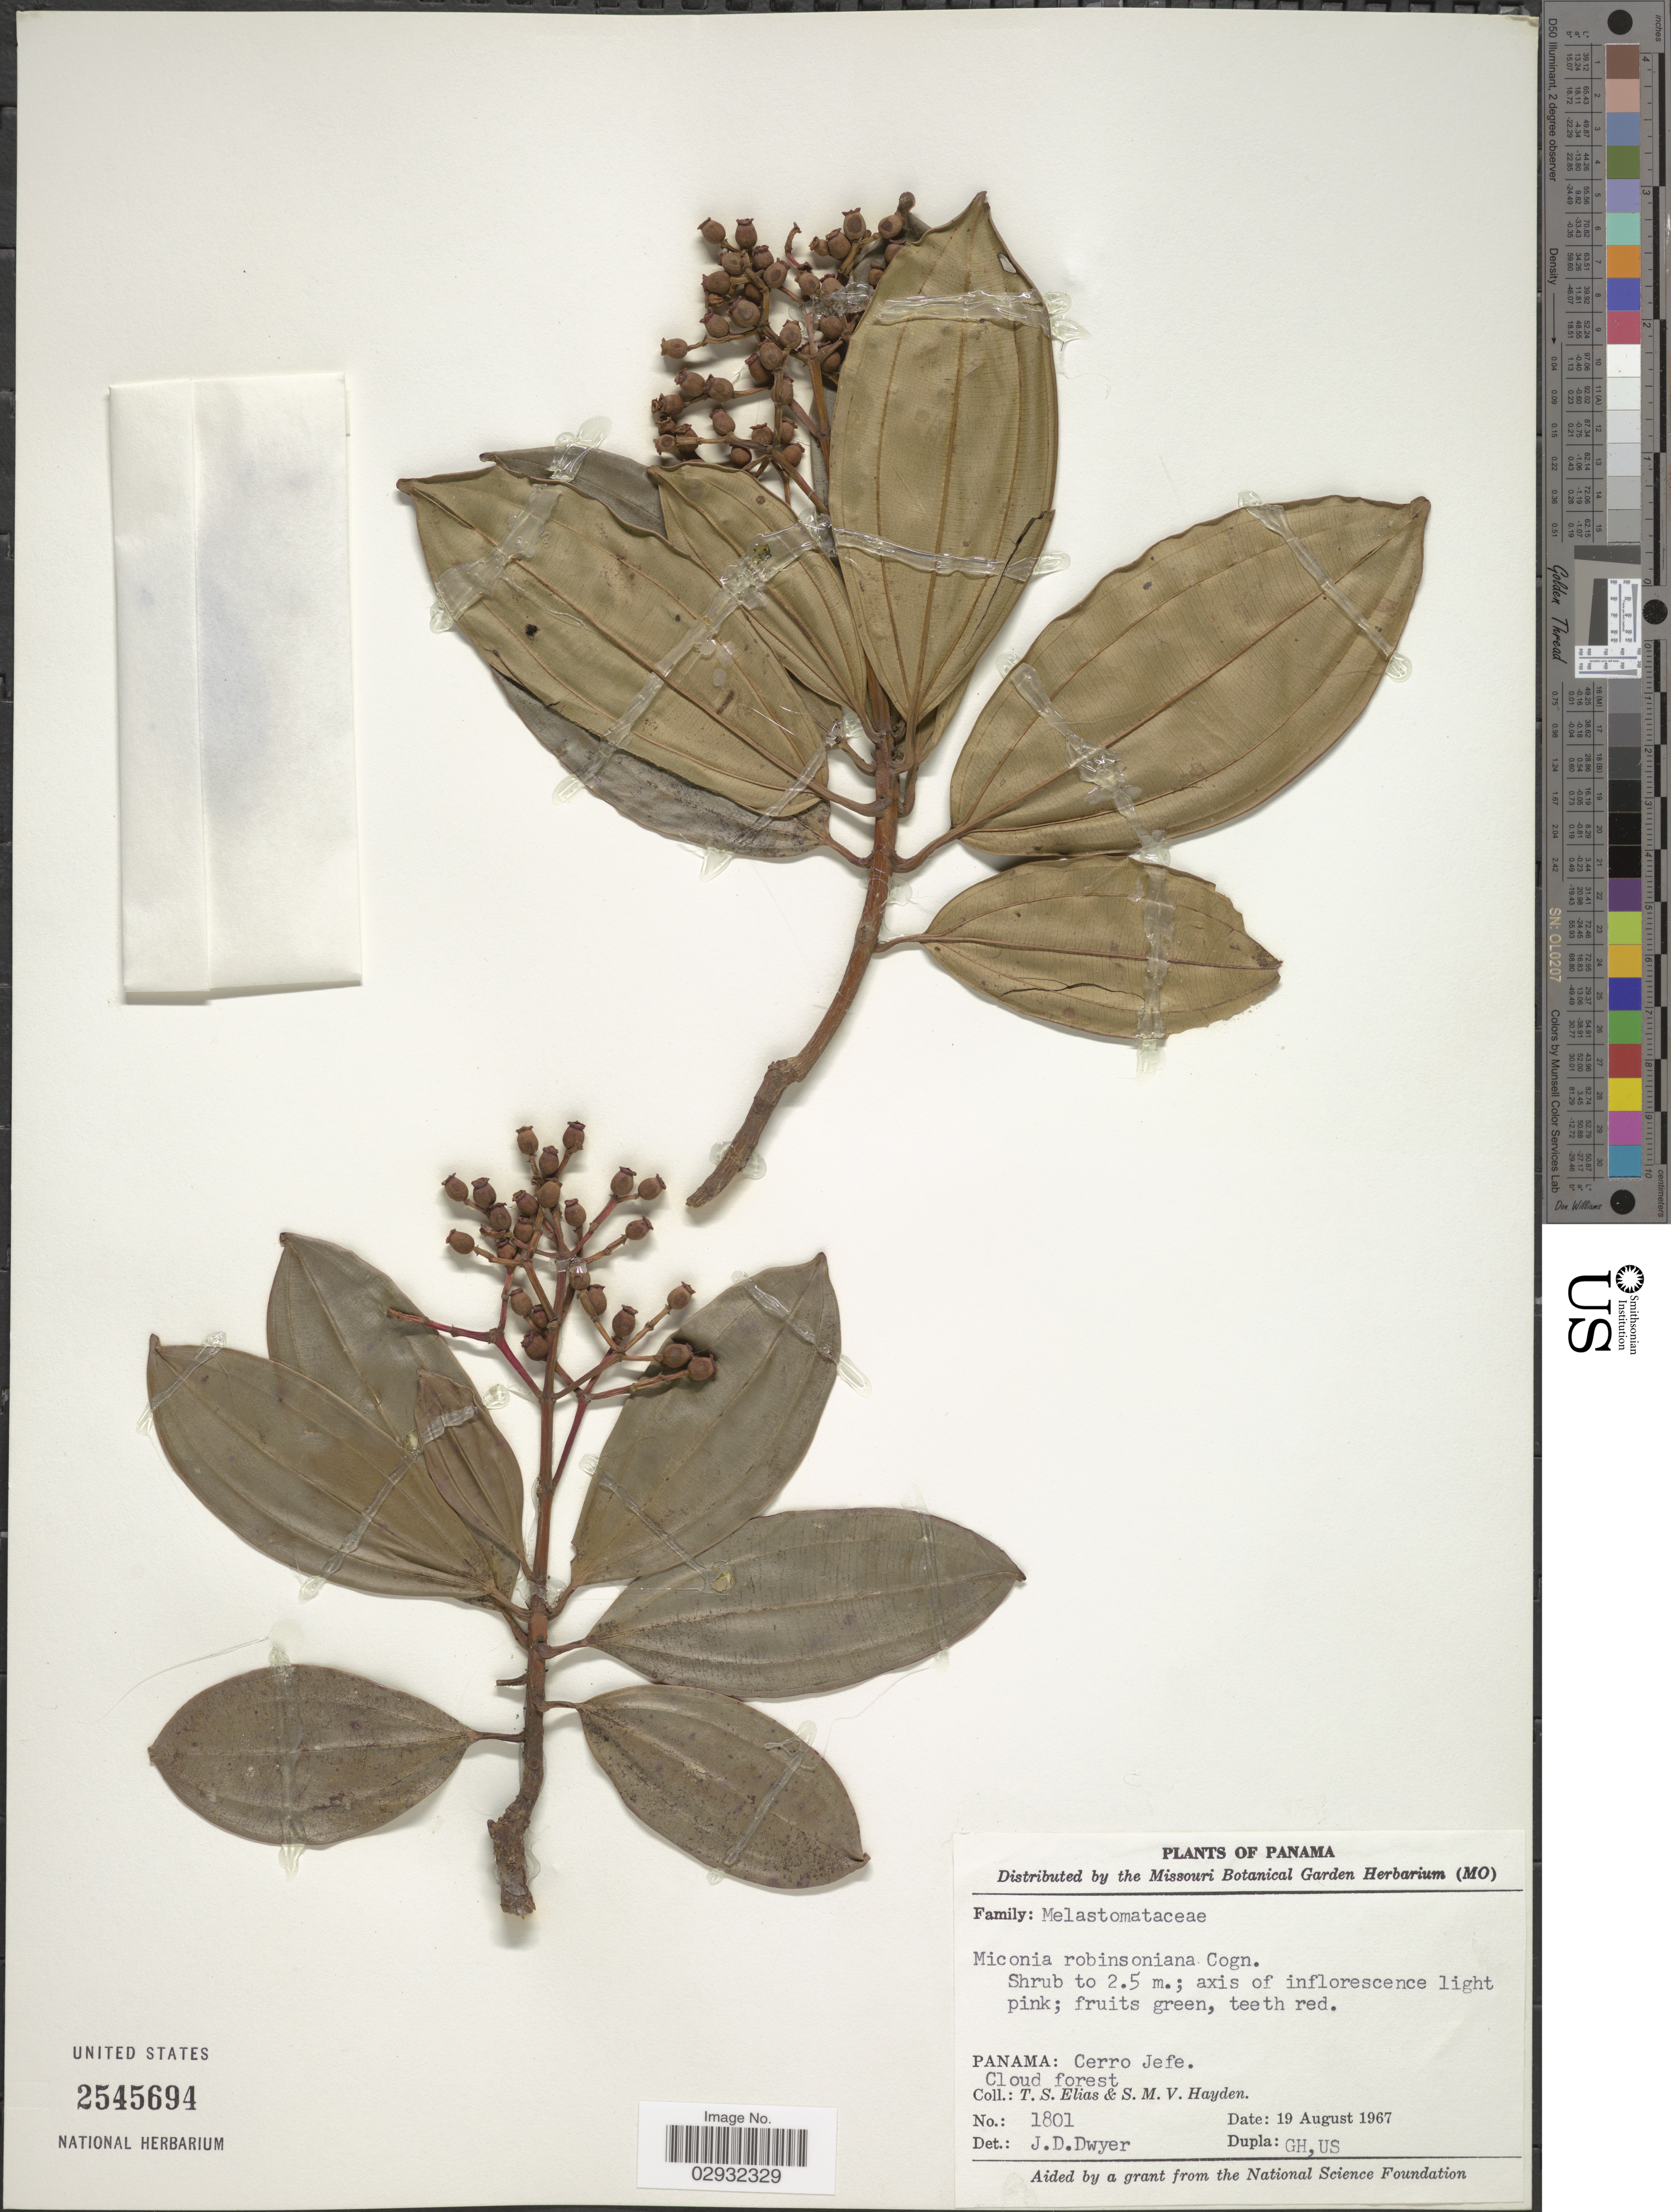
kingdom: Plantae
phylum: Tracheophyta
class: Magnoliopsida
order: Myrtales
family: Melastomataceae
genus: Miconia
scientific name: Miconia curvipetiolata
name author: Cogn. & Gleason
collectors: T. S. Elias & S. M. Hayden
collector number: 1801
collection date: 1967-08-19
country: Panama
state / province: Panamá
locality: Cerro Jefe. Cloud forest.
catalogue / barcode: US 2545694